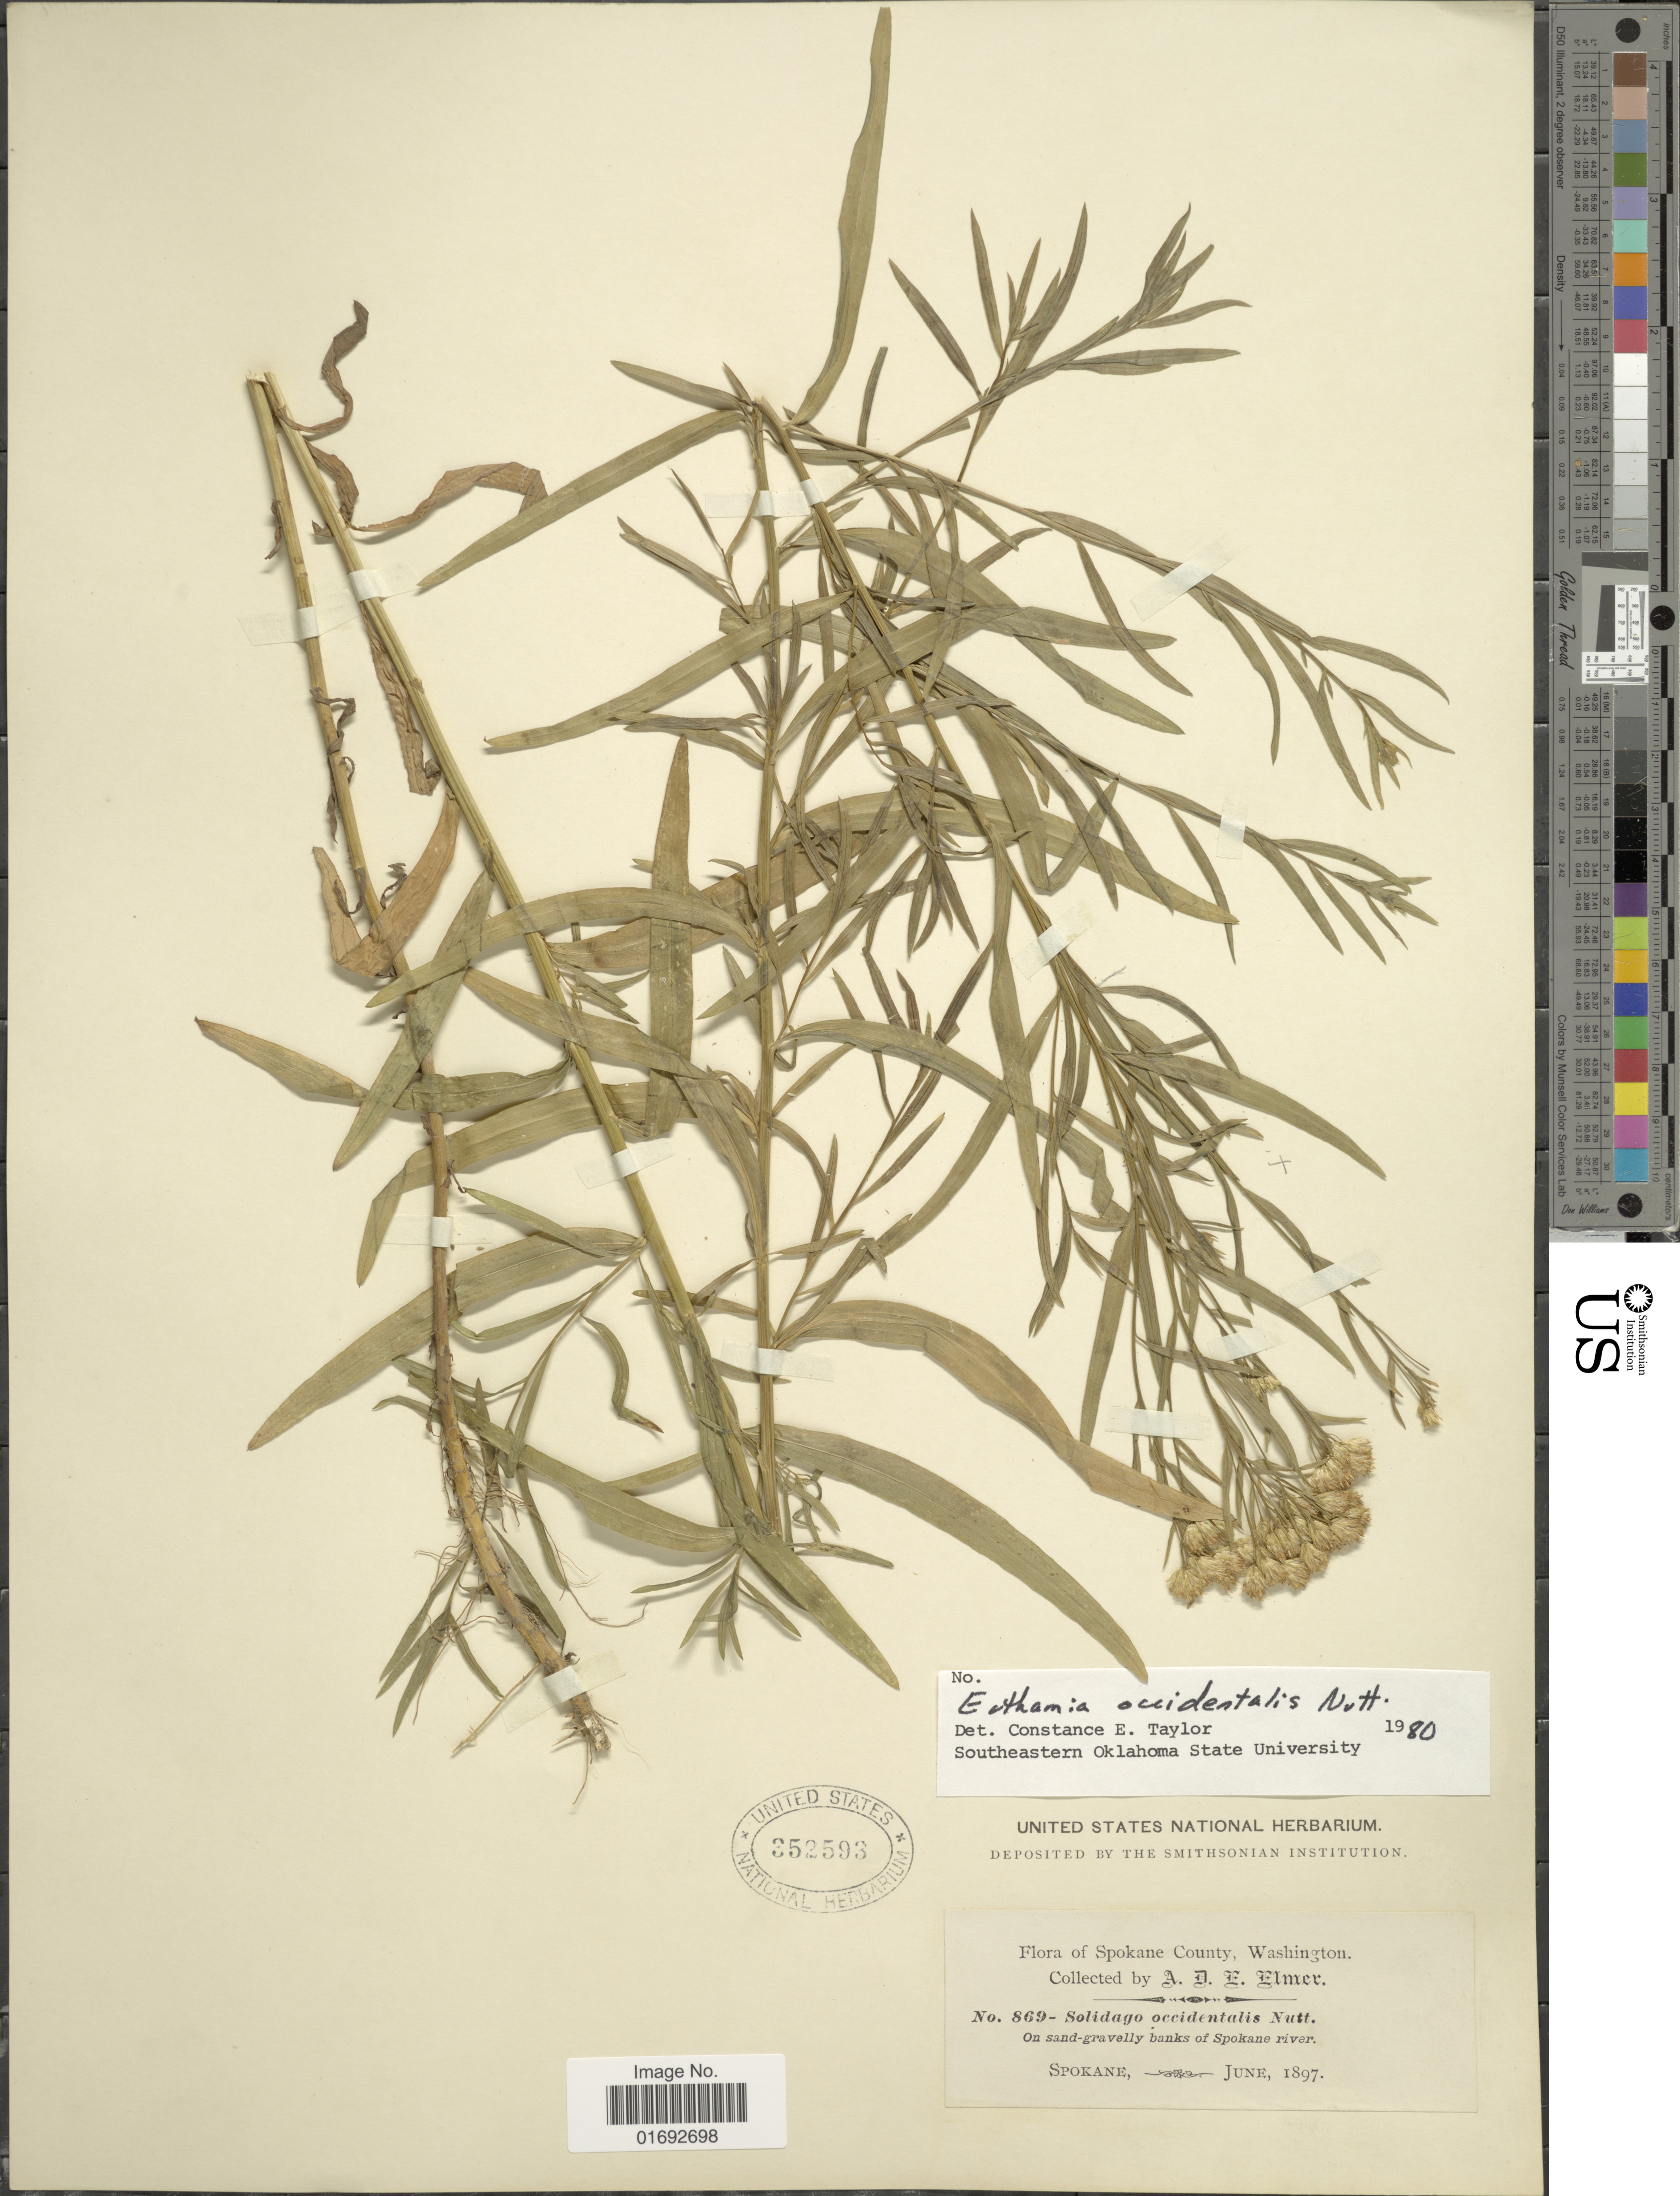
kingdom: Plantae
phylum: Tracheophyta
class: Magnoliopsida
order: Asterales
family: Asteraceae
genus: Euthamia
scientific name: Euthamia occidentalis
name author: Nutt.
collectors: A. D. E. Elmer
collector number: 869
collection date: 1897-06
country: United States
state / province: Washington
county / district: Spokane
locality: Spokane County, banks of SpokaneRiver, Spokane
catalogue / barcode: US 352593